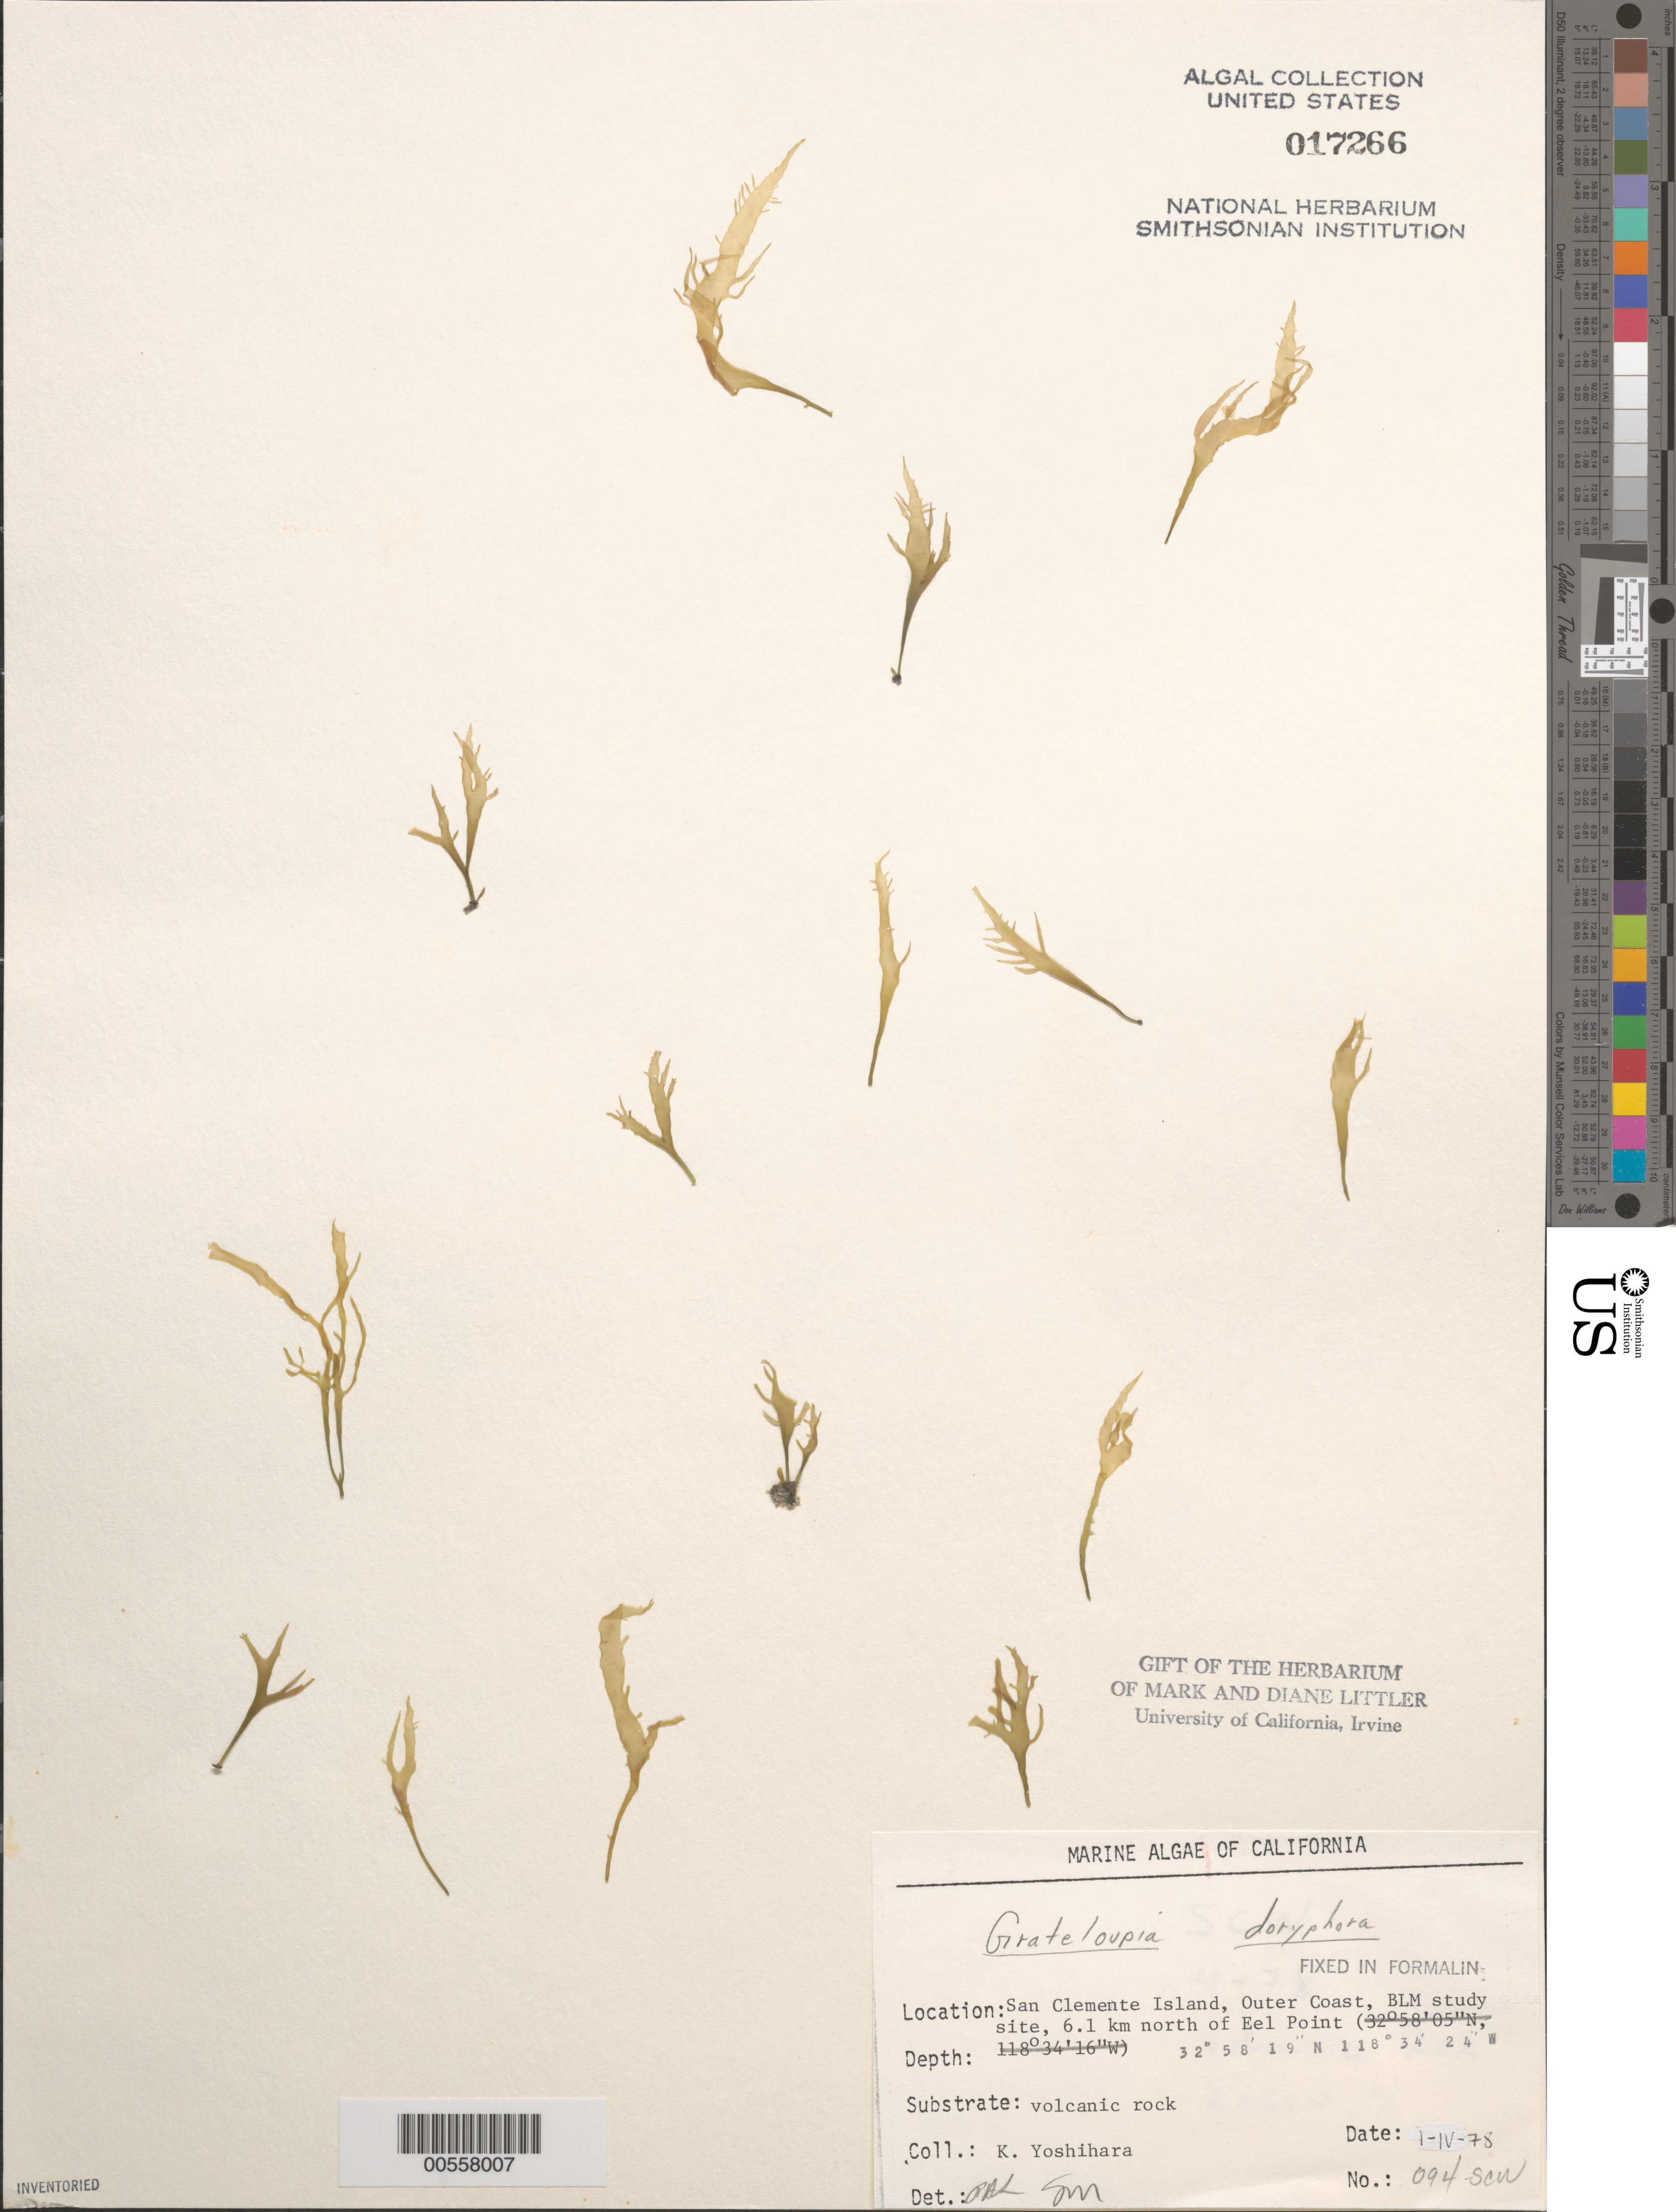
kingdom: Plantae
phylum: Rhodophyta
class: Florideophyceae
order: Halymeniales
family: Halymeniaceae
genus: Grateloupia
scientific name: Grateloupia doryphora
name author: (Mont.) Howe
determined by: Sims, Robert H.; Murray, S. N.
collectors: K. Yoshihara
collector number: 094-scw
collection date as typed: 01 Apr 1978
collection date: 1978-04-01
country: United States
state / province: California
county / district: Los Angeles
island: San Clemente Island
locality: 6.1 km north of Eel Point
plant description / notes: BLM-SOCALBIGHT Rocky Intertidal Survey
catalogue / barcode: US 17266